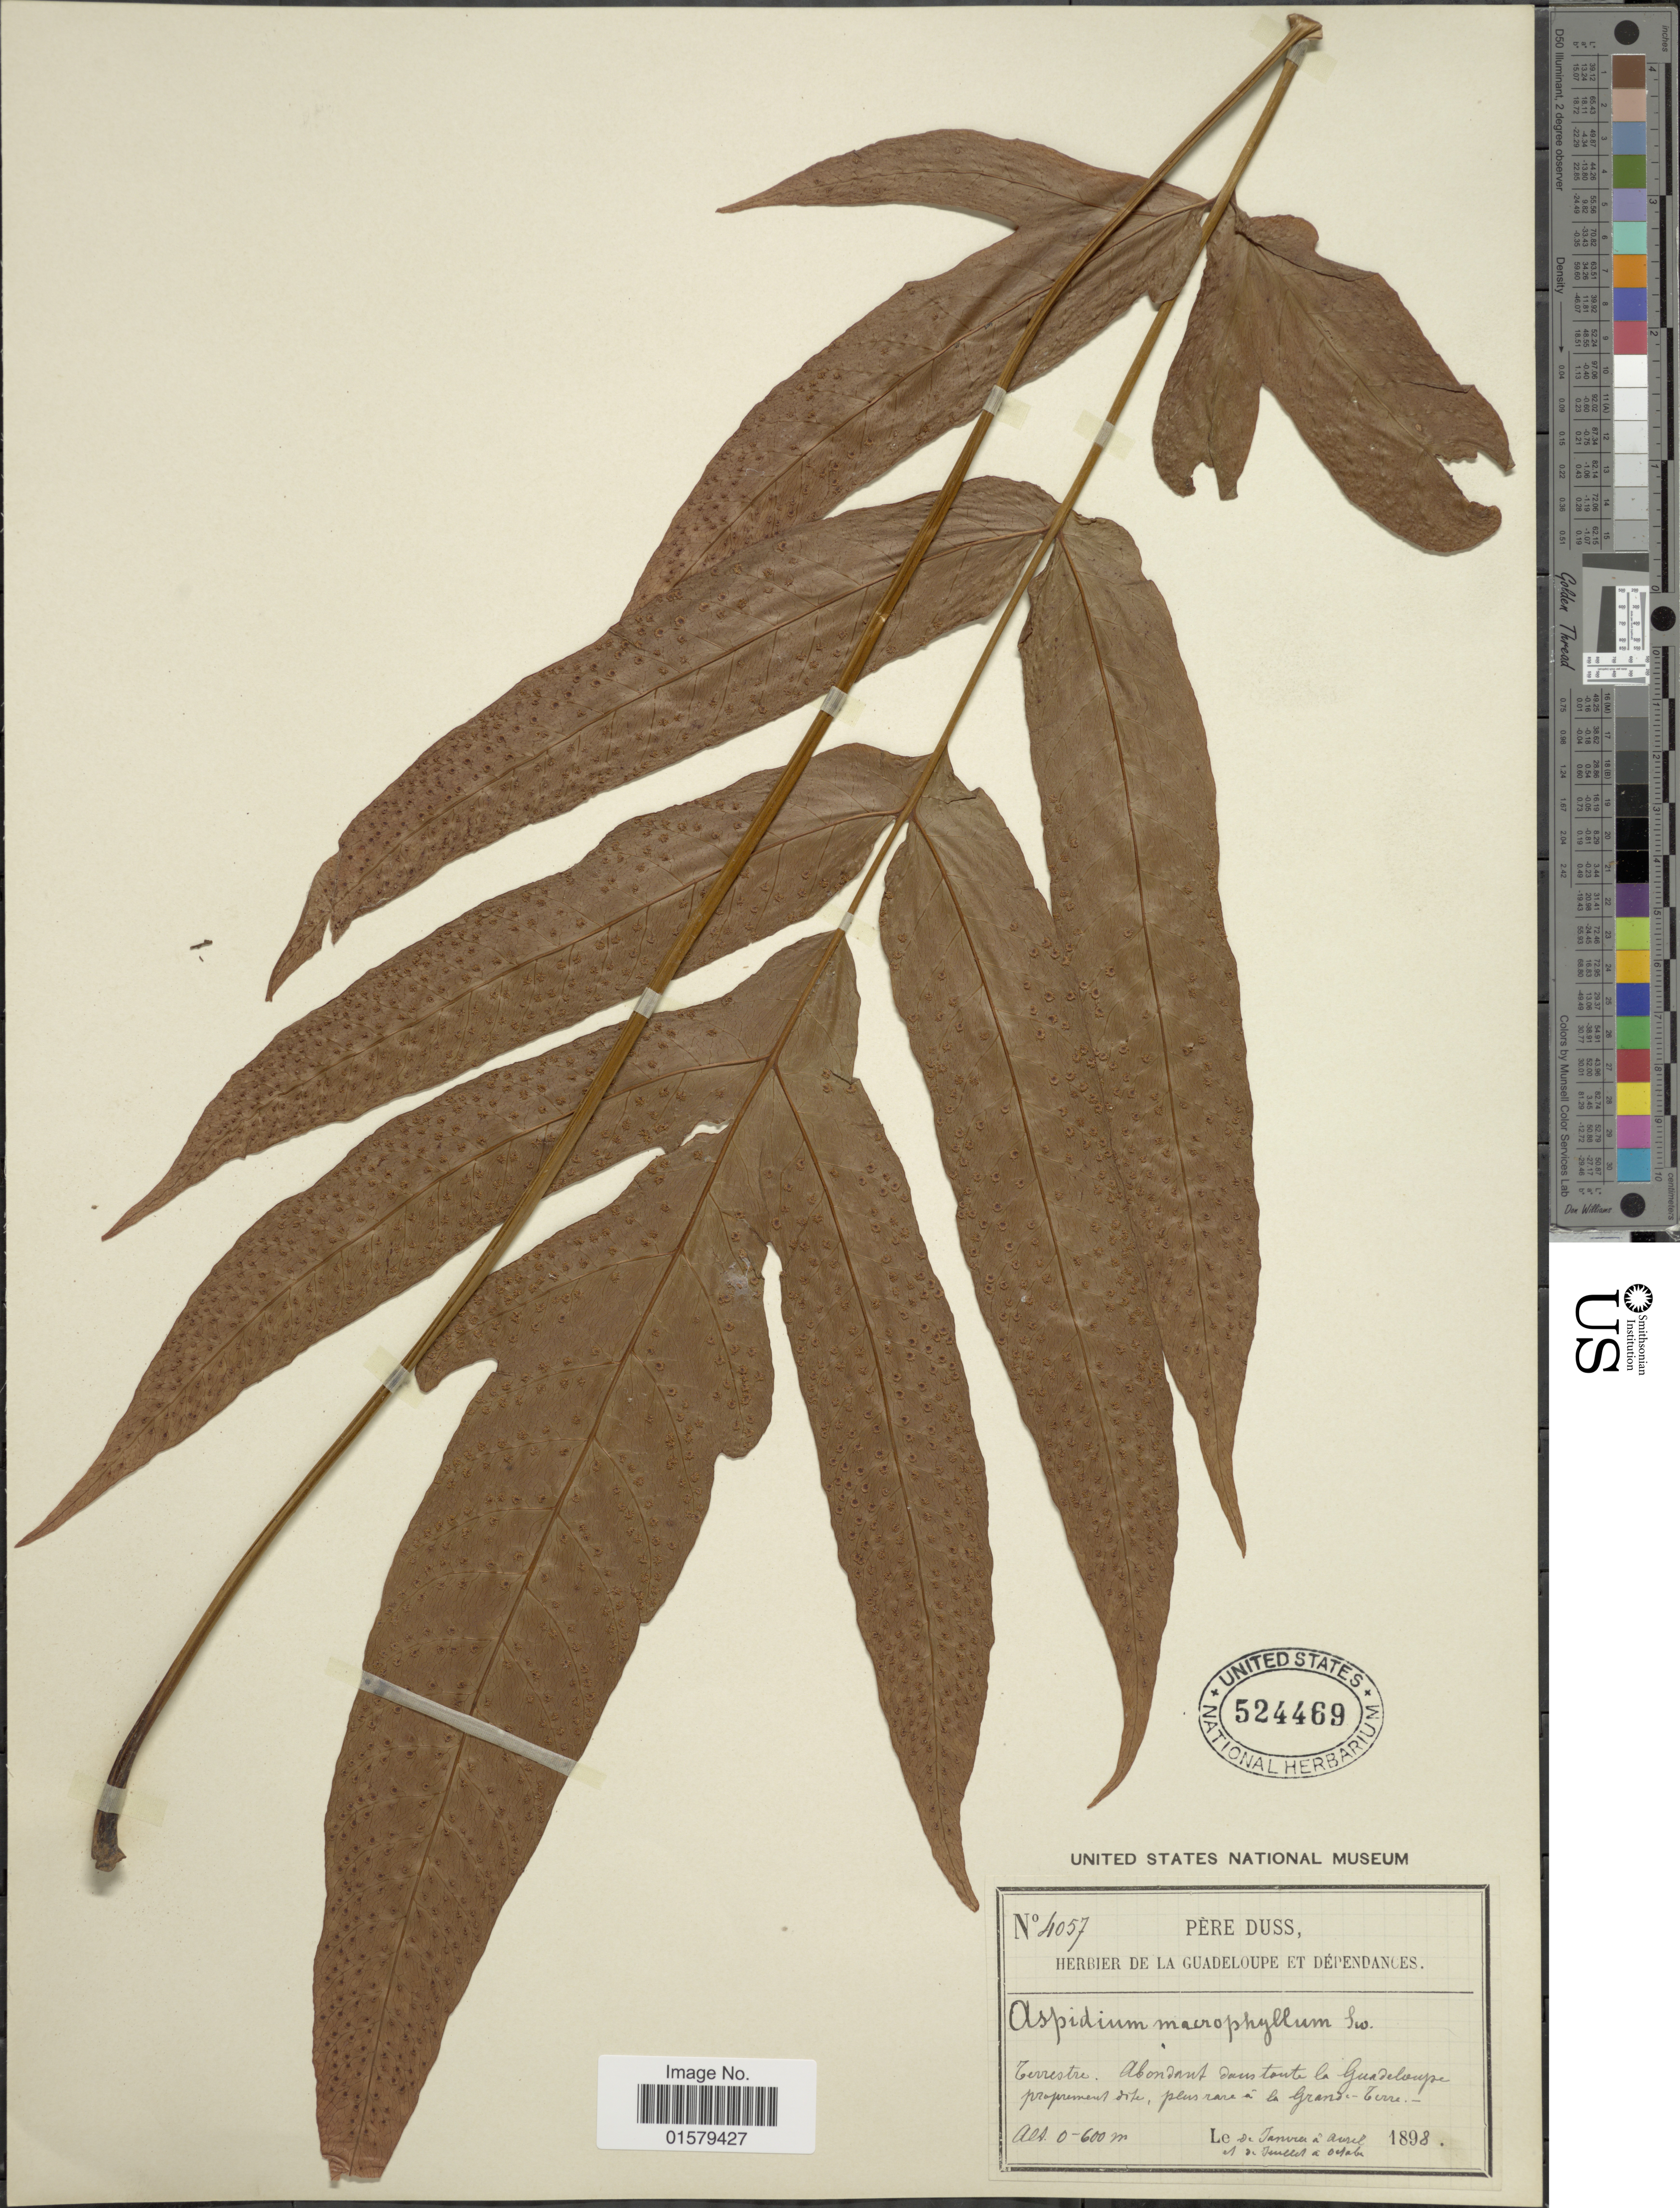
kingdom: Plantae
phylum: Tracheophyta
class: Polypodiopsida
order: Polypodiales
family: Tectariaceae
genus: Tectaria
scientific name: Tectaria incisa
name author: Cav.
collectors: Père Duss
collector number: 4057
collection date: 1898-04/1898-10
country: Guadeloupe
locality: Terrestre. Abondant dans toute la Guadeloupe properment dete, plus rare a la Grande-Terre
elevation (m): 0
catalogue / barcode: US 524469